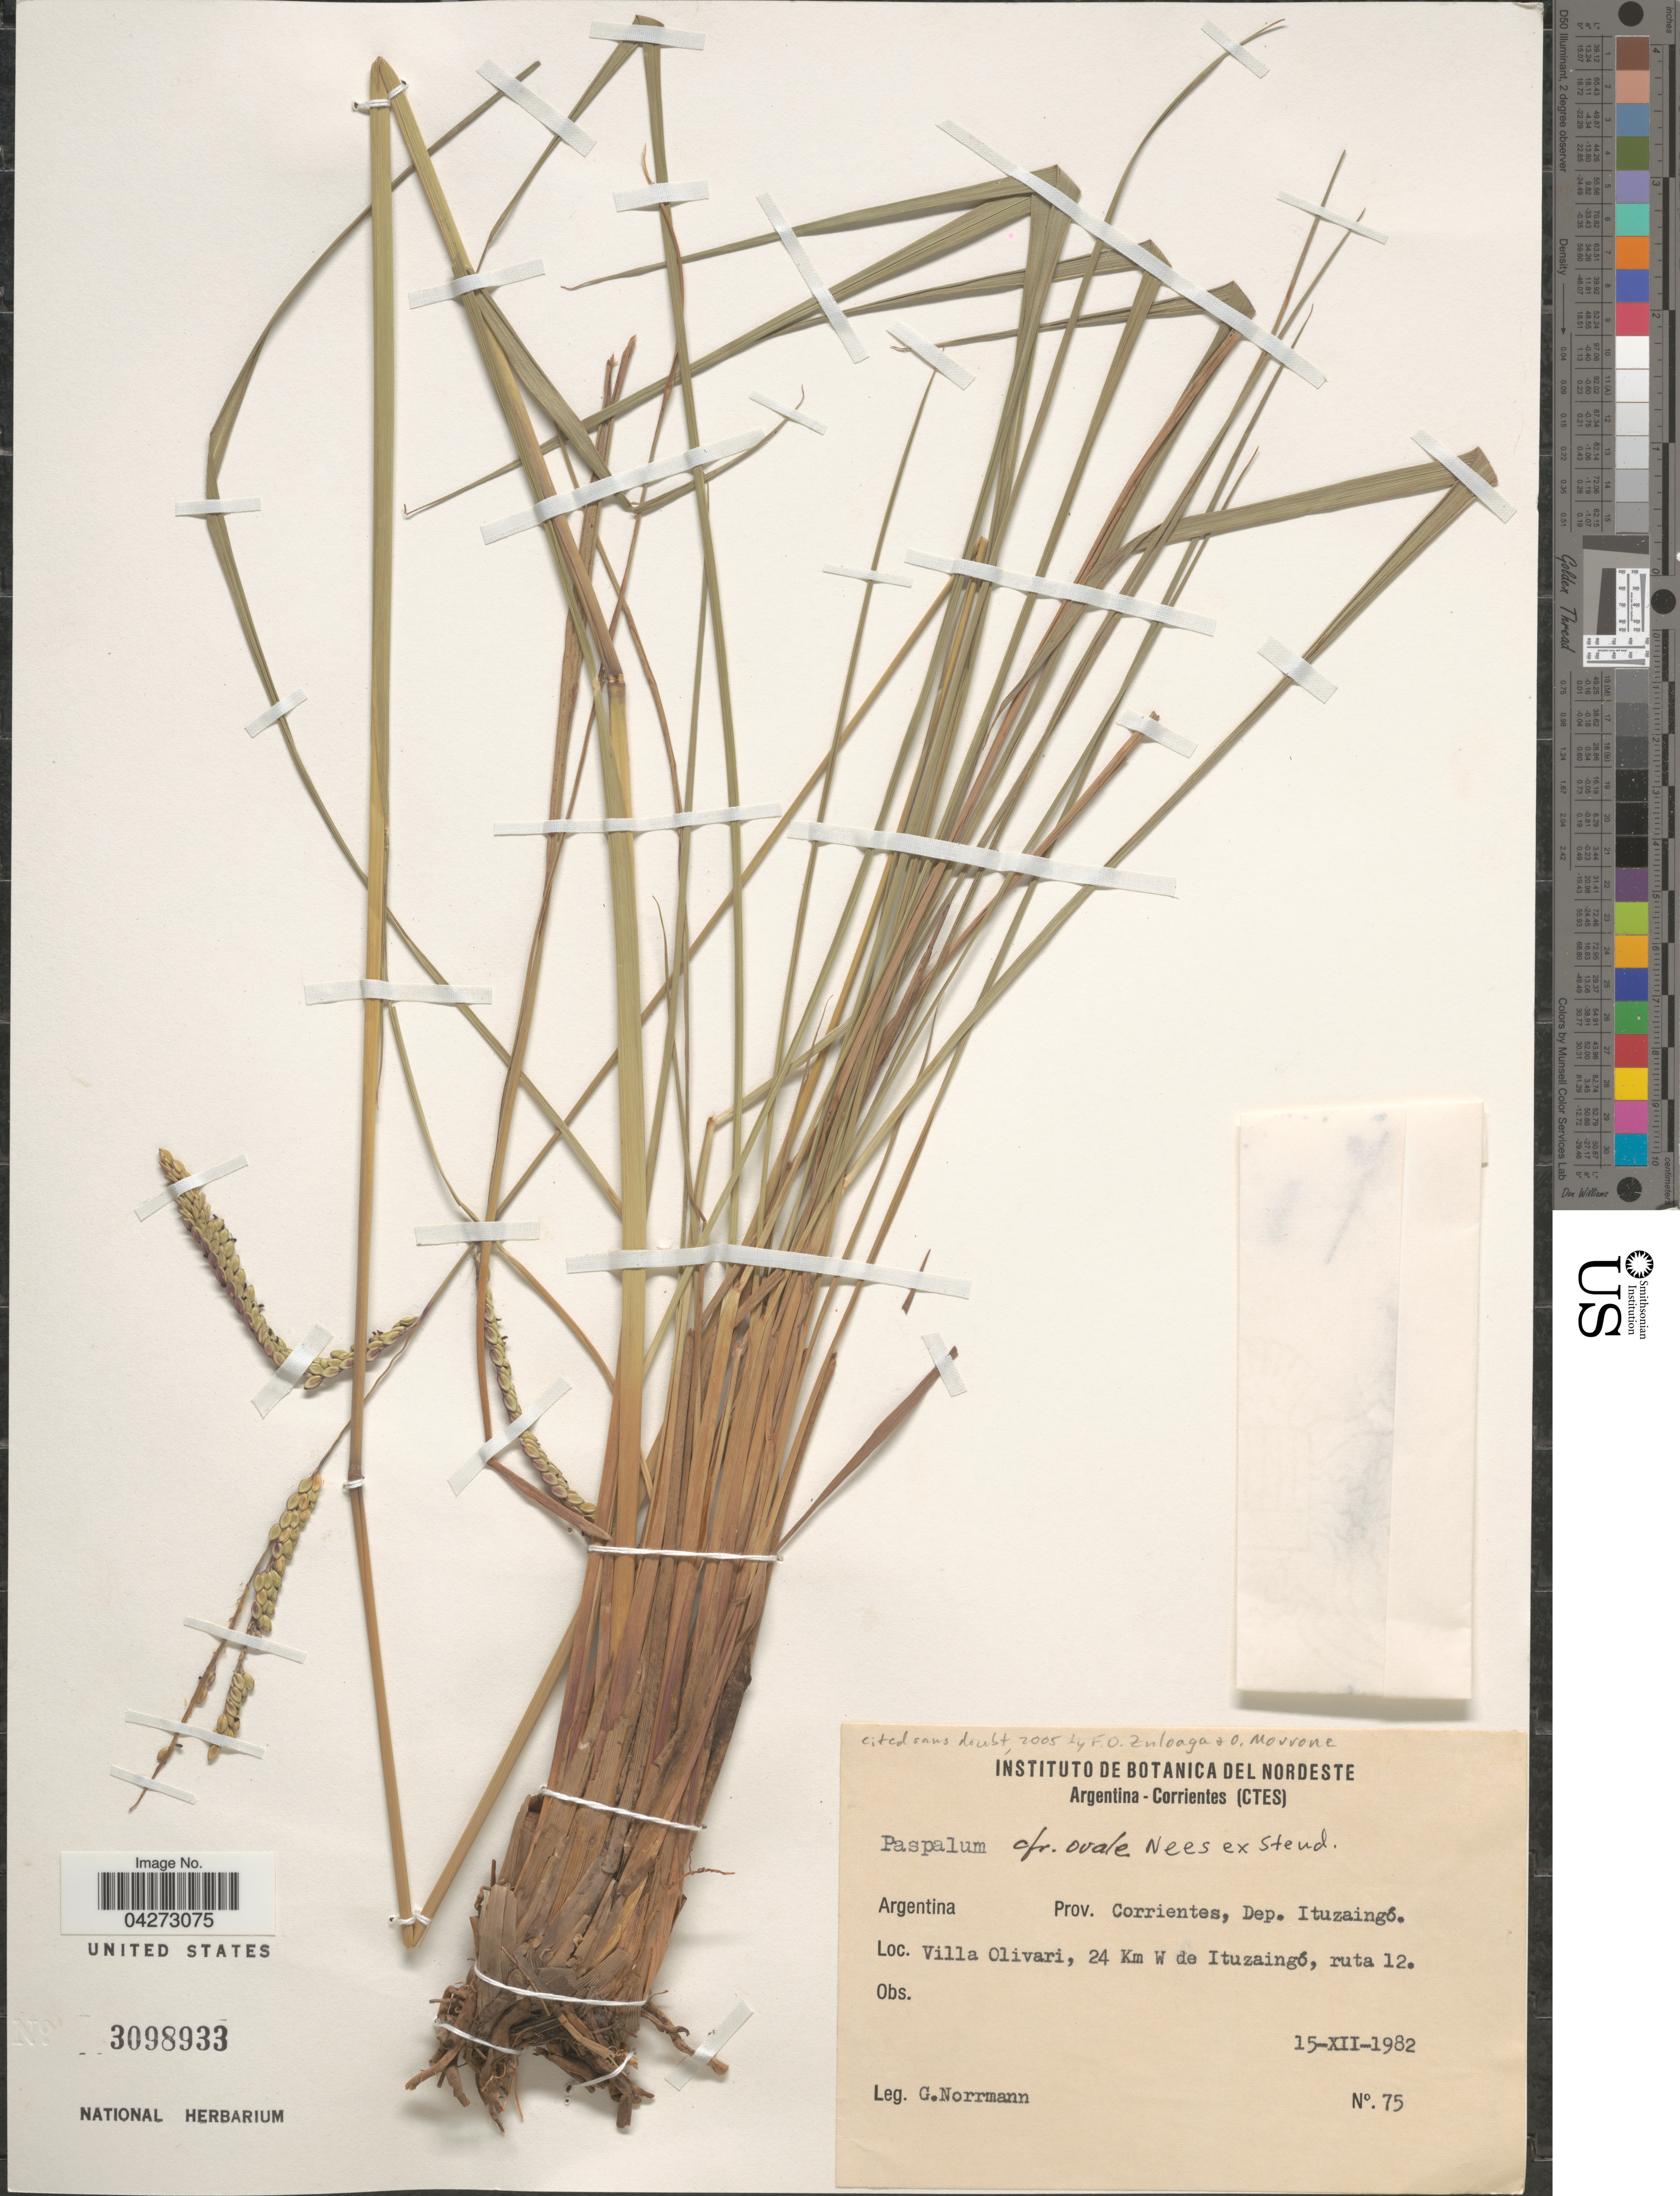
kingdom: Plantae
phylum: Tracheophyta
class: Liliopsida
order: Poales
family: Poaceae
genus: Paspalum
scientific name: Paspalum ovale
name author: Nees ex Steud.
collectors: G. Norrmann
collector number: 75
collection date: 1982-12-15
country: Argentina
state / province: Corrientes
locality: Dep. Ituzaingó. Villa Olivari, 24 Km W de Ituzaingó, ruta 12.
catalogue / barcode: US 3098933